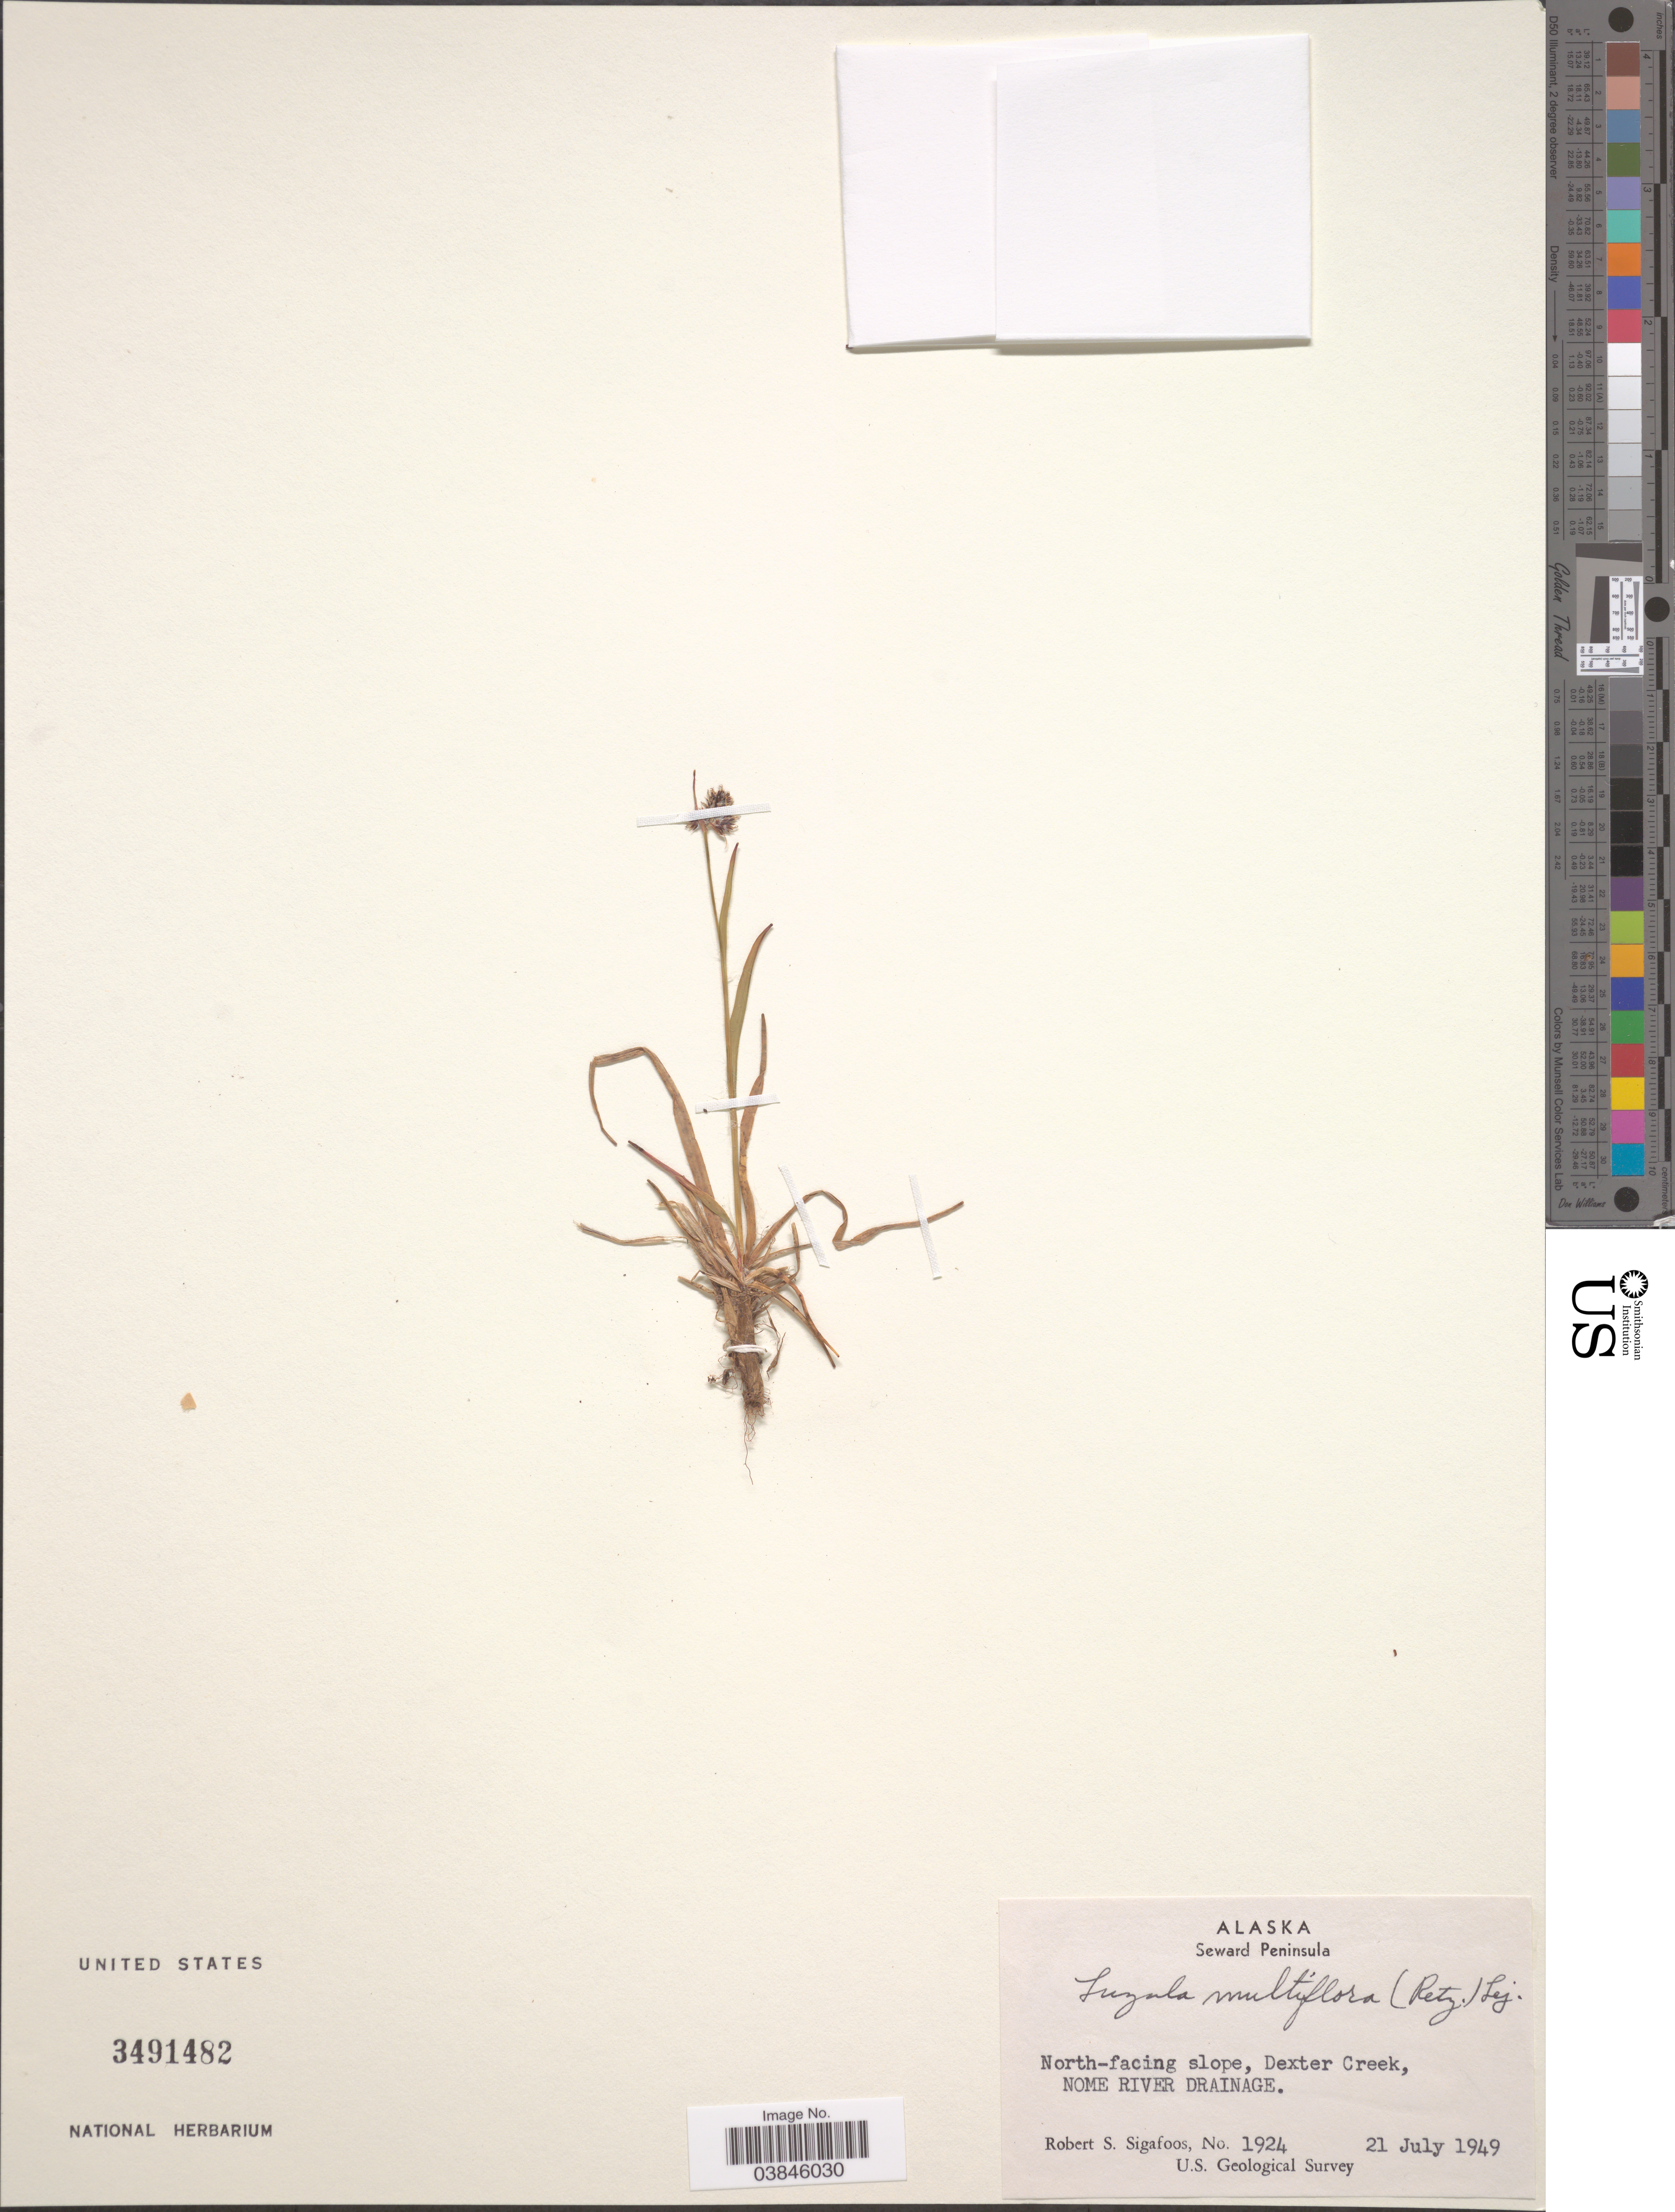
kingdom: Plantae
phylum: Tracheophyta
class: Liliopsida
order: Poales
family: Juncaceae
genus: Luzula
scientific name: Luzula multiflora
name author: (Ehrh.) Lej.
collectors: R. Sigafoos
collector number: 1924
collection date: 1949-07-21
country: United States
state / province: Alaska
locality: Seward Peninsula. North-facing slope, Dexter Creek, Nome River Drainage.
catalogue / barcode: US 3491482